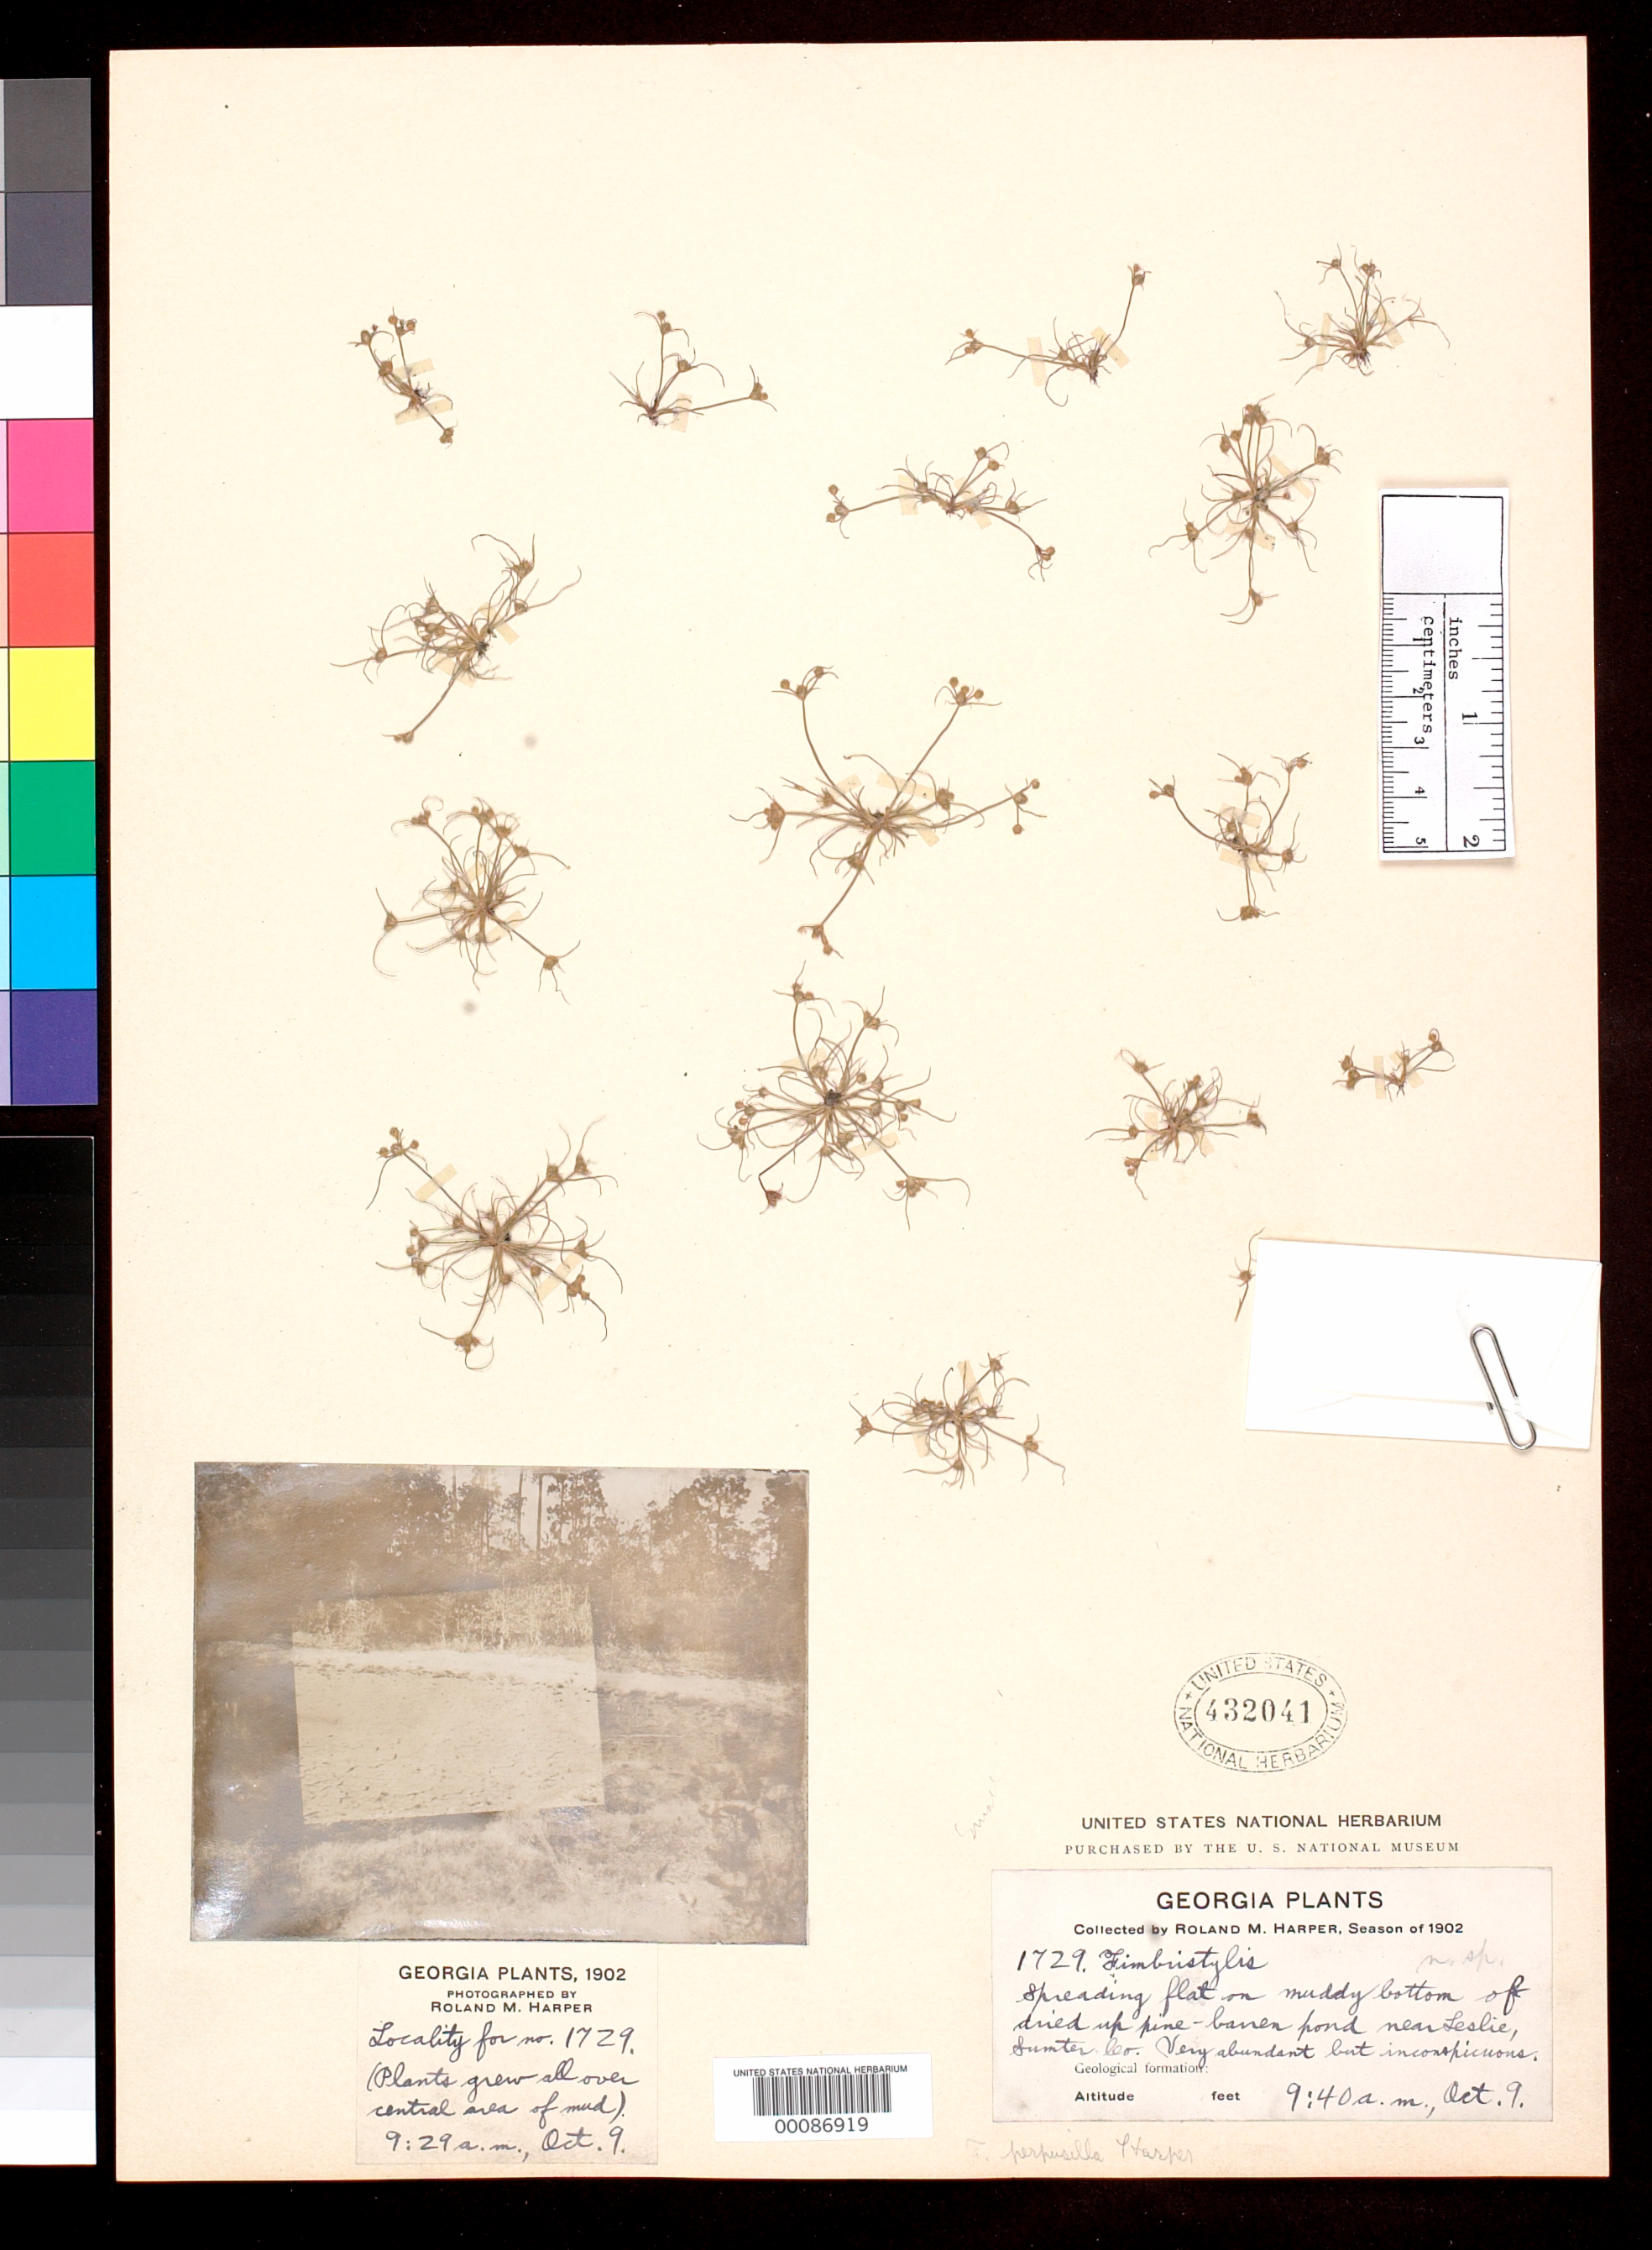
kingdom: Plantae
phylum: Tracheophyta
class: Liliopsida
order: Poales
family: Cyperaceae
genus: Fimbristylis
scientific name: Fimbristylis perpusilla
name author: R.M. Harper in Small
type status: Isotype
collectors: R. M. Harper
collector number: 1729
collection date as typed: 09 Oct 1902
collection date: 1902-10-09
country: United States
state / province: Georgia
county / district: Sumter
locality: Near Leslie.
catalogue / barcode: US 432041